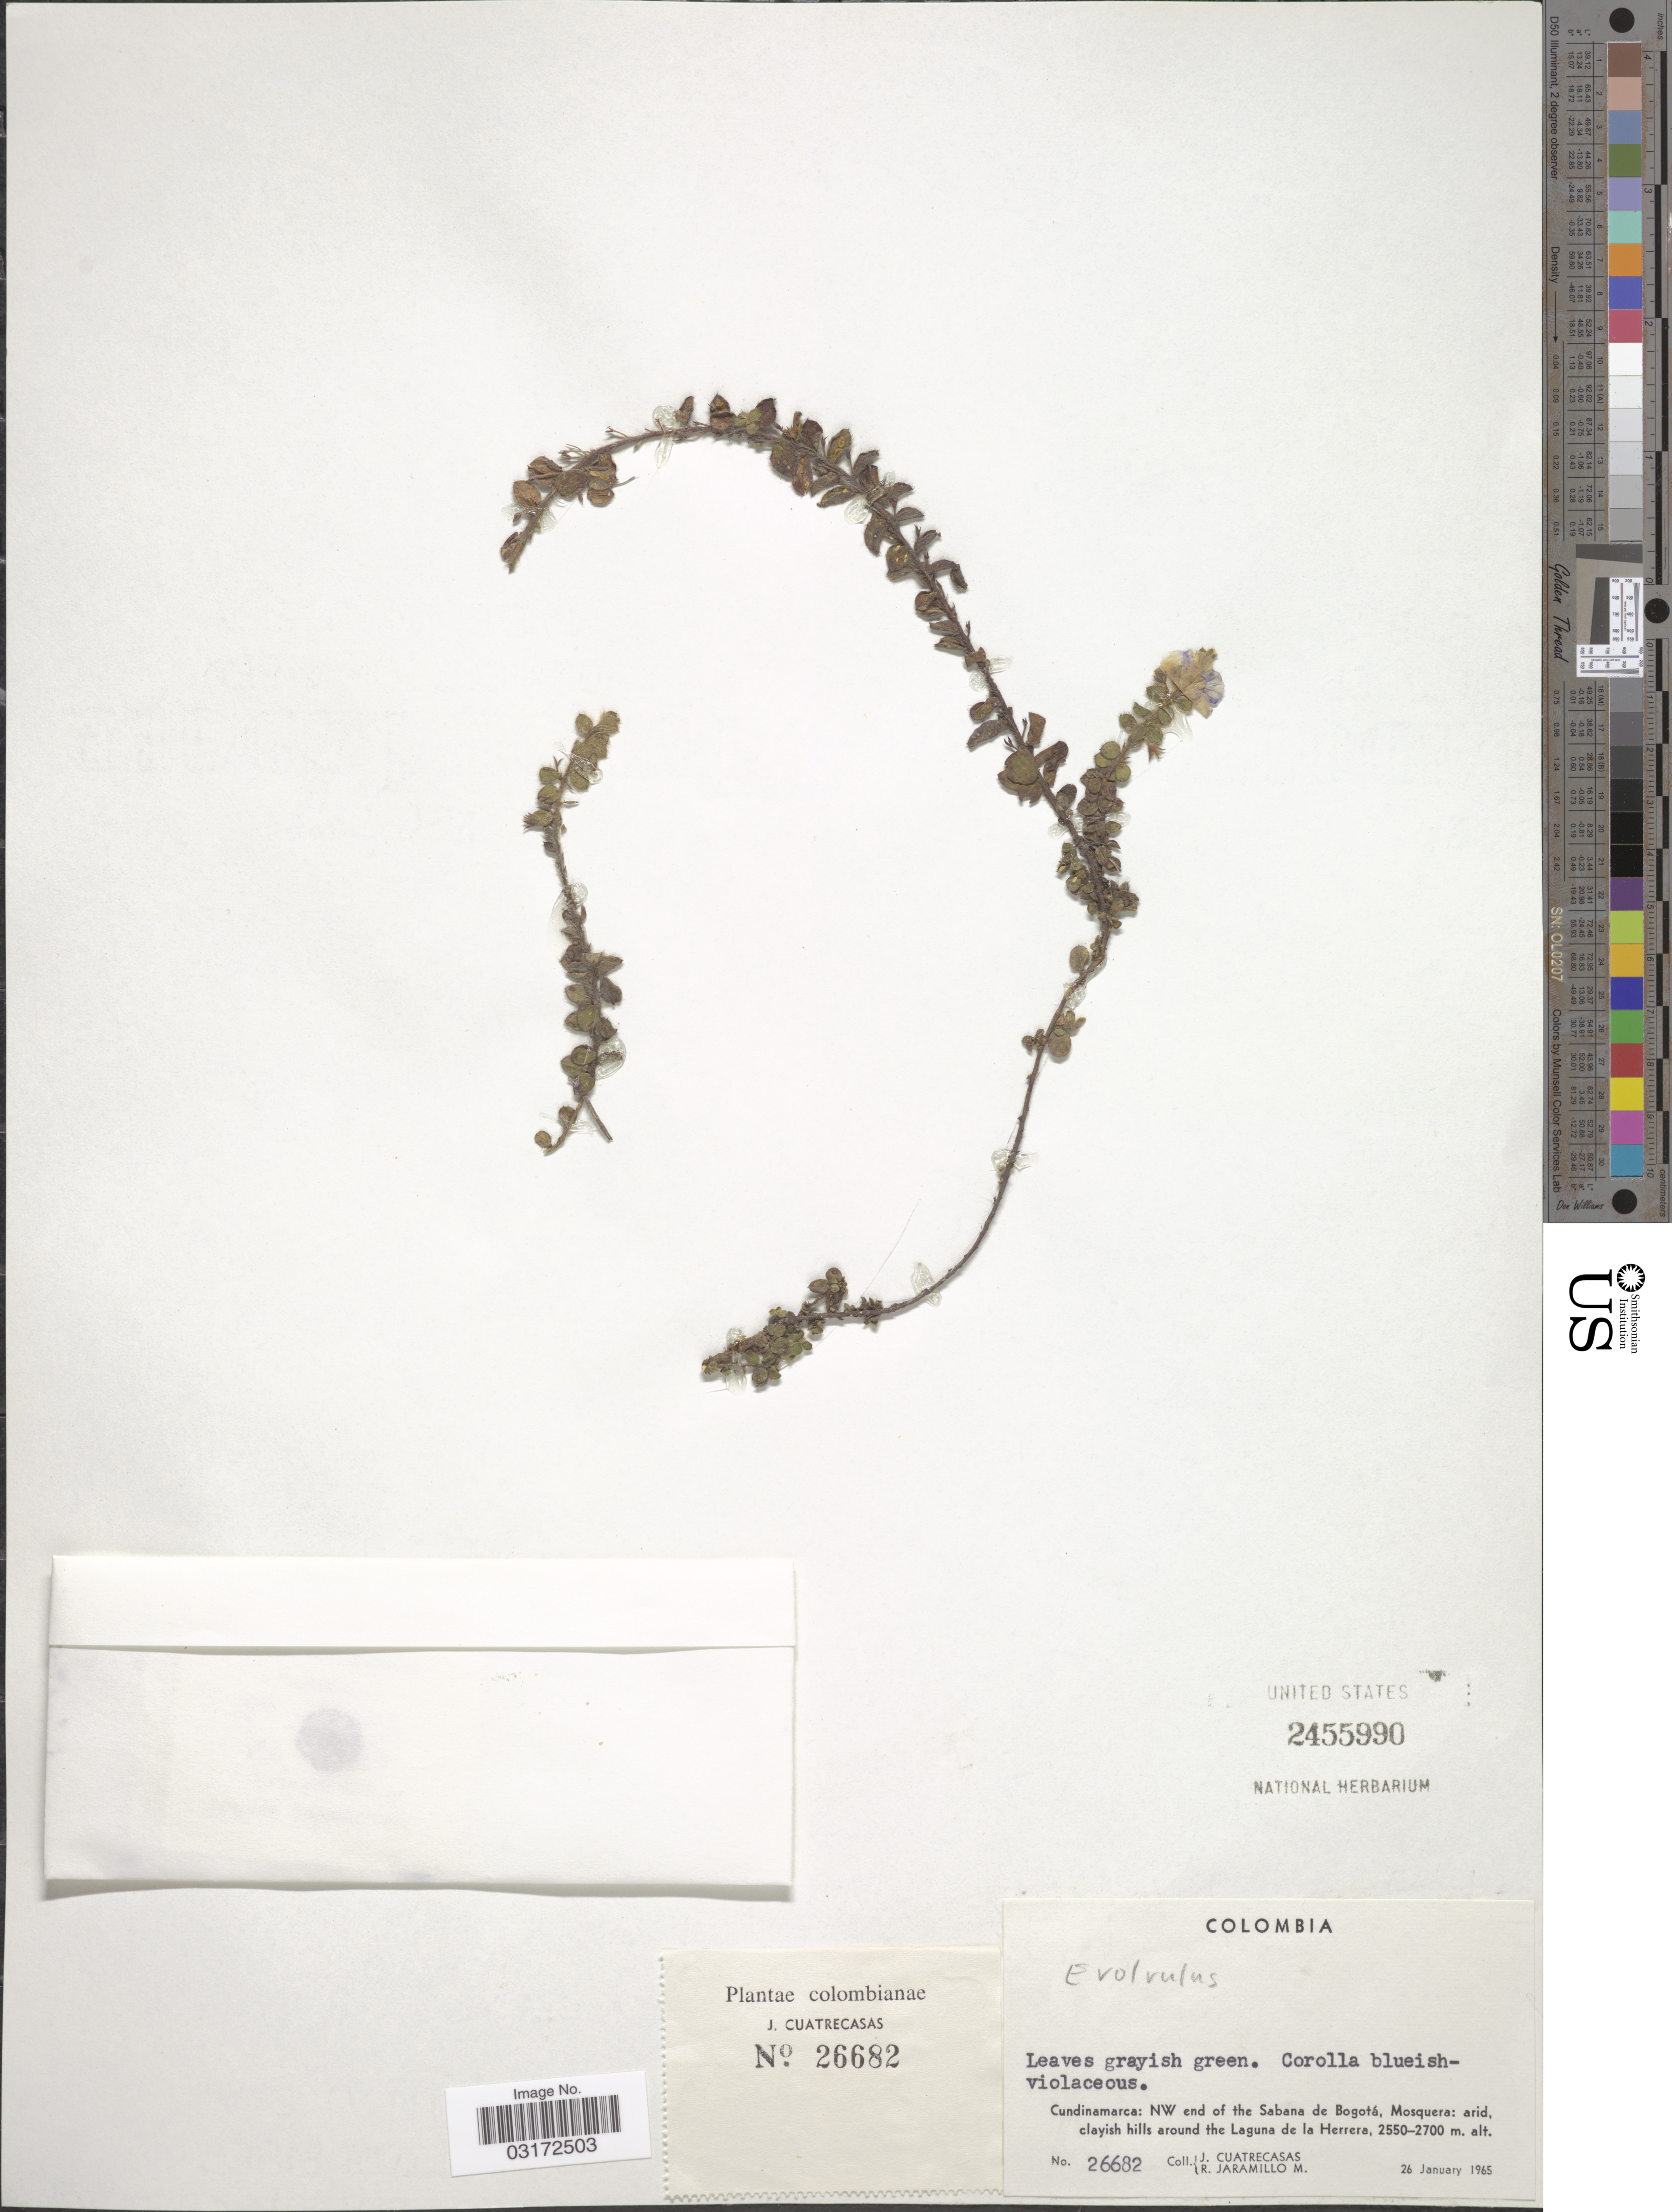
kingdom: Plantae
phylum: Tracheophyta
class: Magnoliopsida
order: Solanales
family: Convolvulaceae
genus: Evolvulus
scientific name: Evolvulus sp.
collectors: J. Cuatrecasas & R. Jaramillo M.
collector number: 26682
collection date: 1965-01-26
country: Colombia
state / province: Cundinamarca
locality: NW end of the Sabana de Bogotá, Mosquera: arrid, clayish hills around the LAguna de la Herrera.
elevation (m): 2550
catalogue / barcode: US 2455990